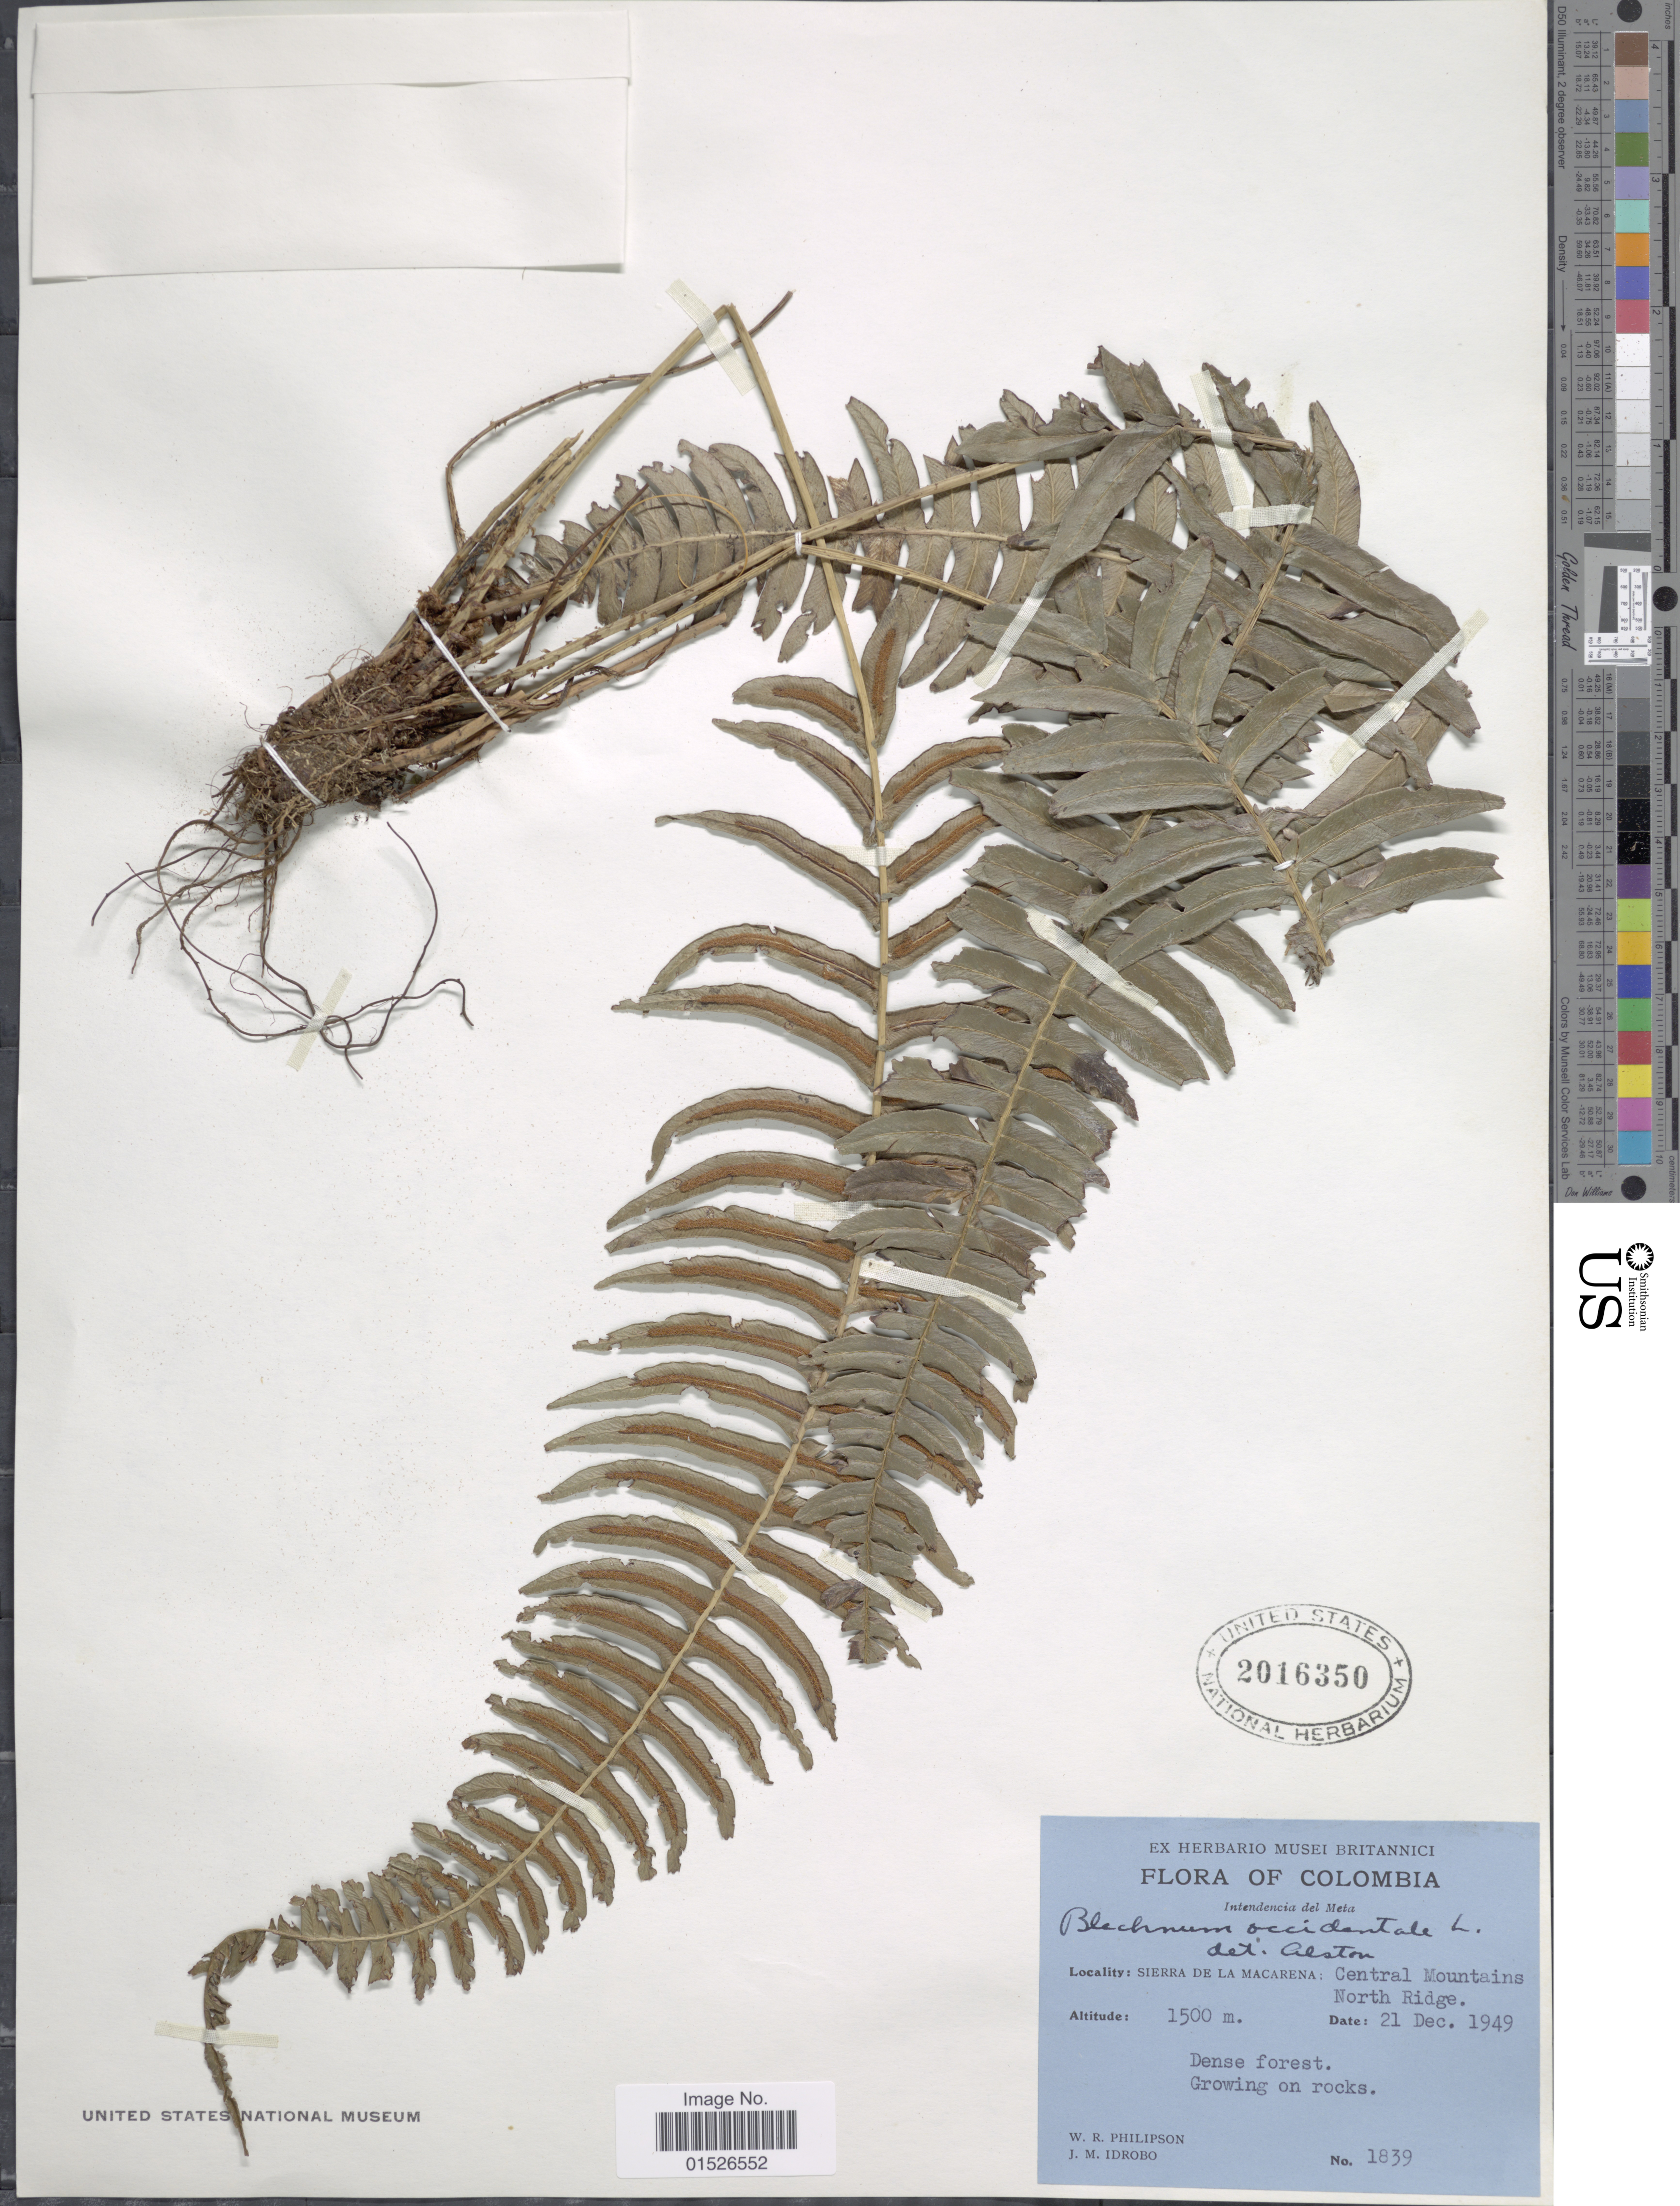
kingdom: Plantae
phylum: Tracheophyta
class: Polypodiopsida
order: Polypodiales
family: Blechnaceae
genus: Blechnum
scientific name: Blechnum occidentale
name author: L.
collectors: W. R. Philipson & J. M. Idrobo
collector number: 1839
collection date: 1949-12-21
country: Colombia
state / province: Meta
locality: Colombia, Intendencia del Meta, Sierra de la Macarena: Central Mountains North Ridge.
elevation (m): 1500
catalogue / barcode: US 2016350